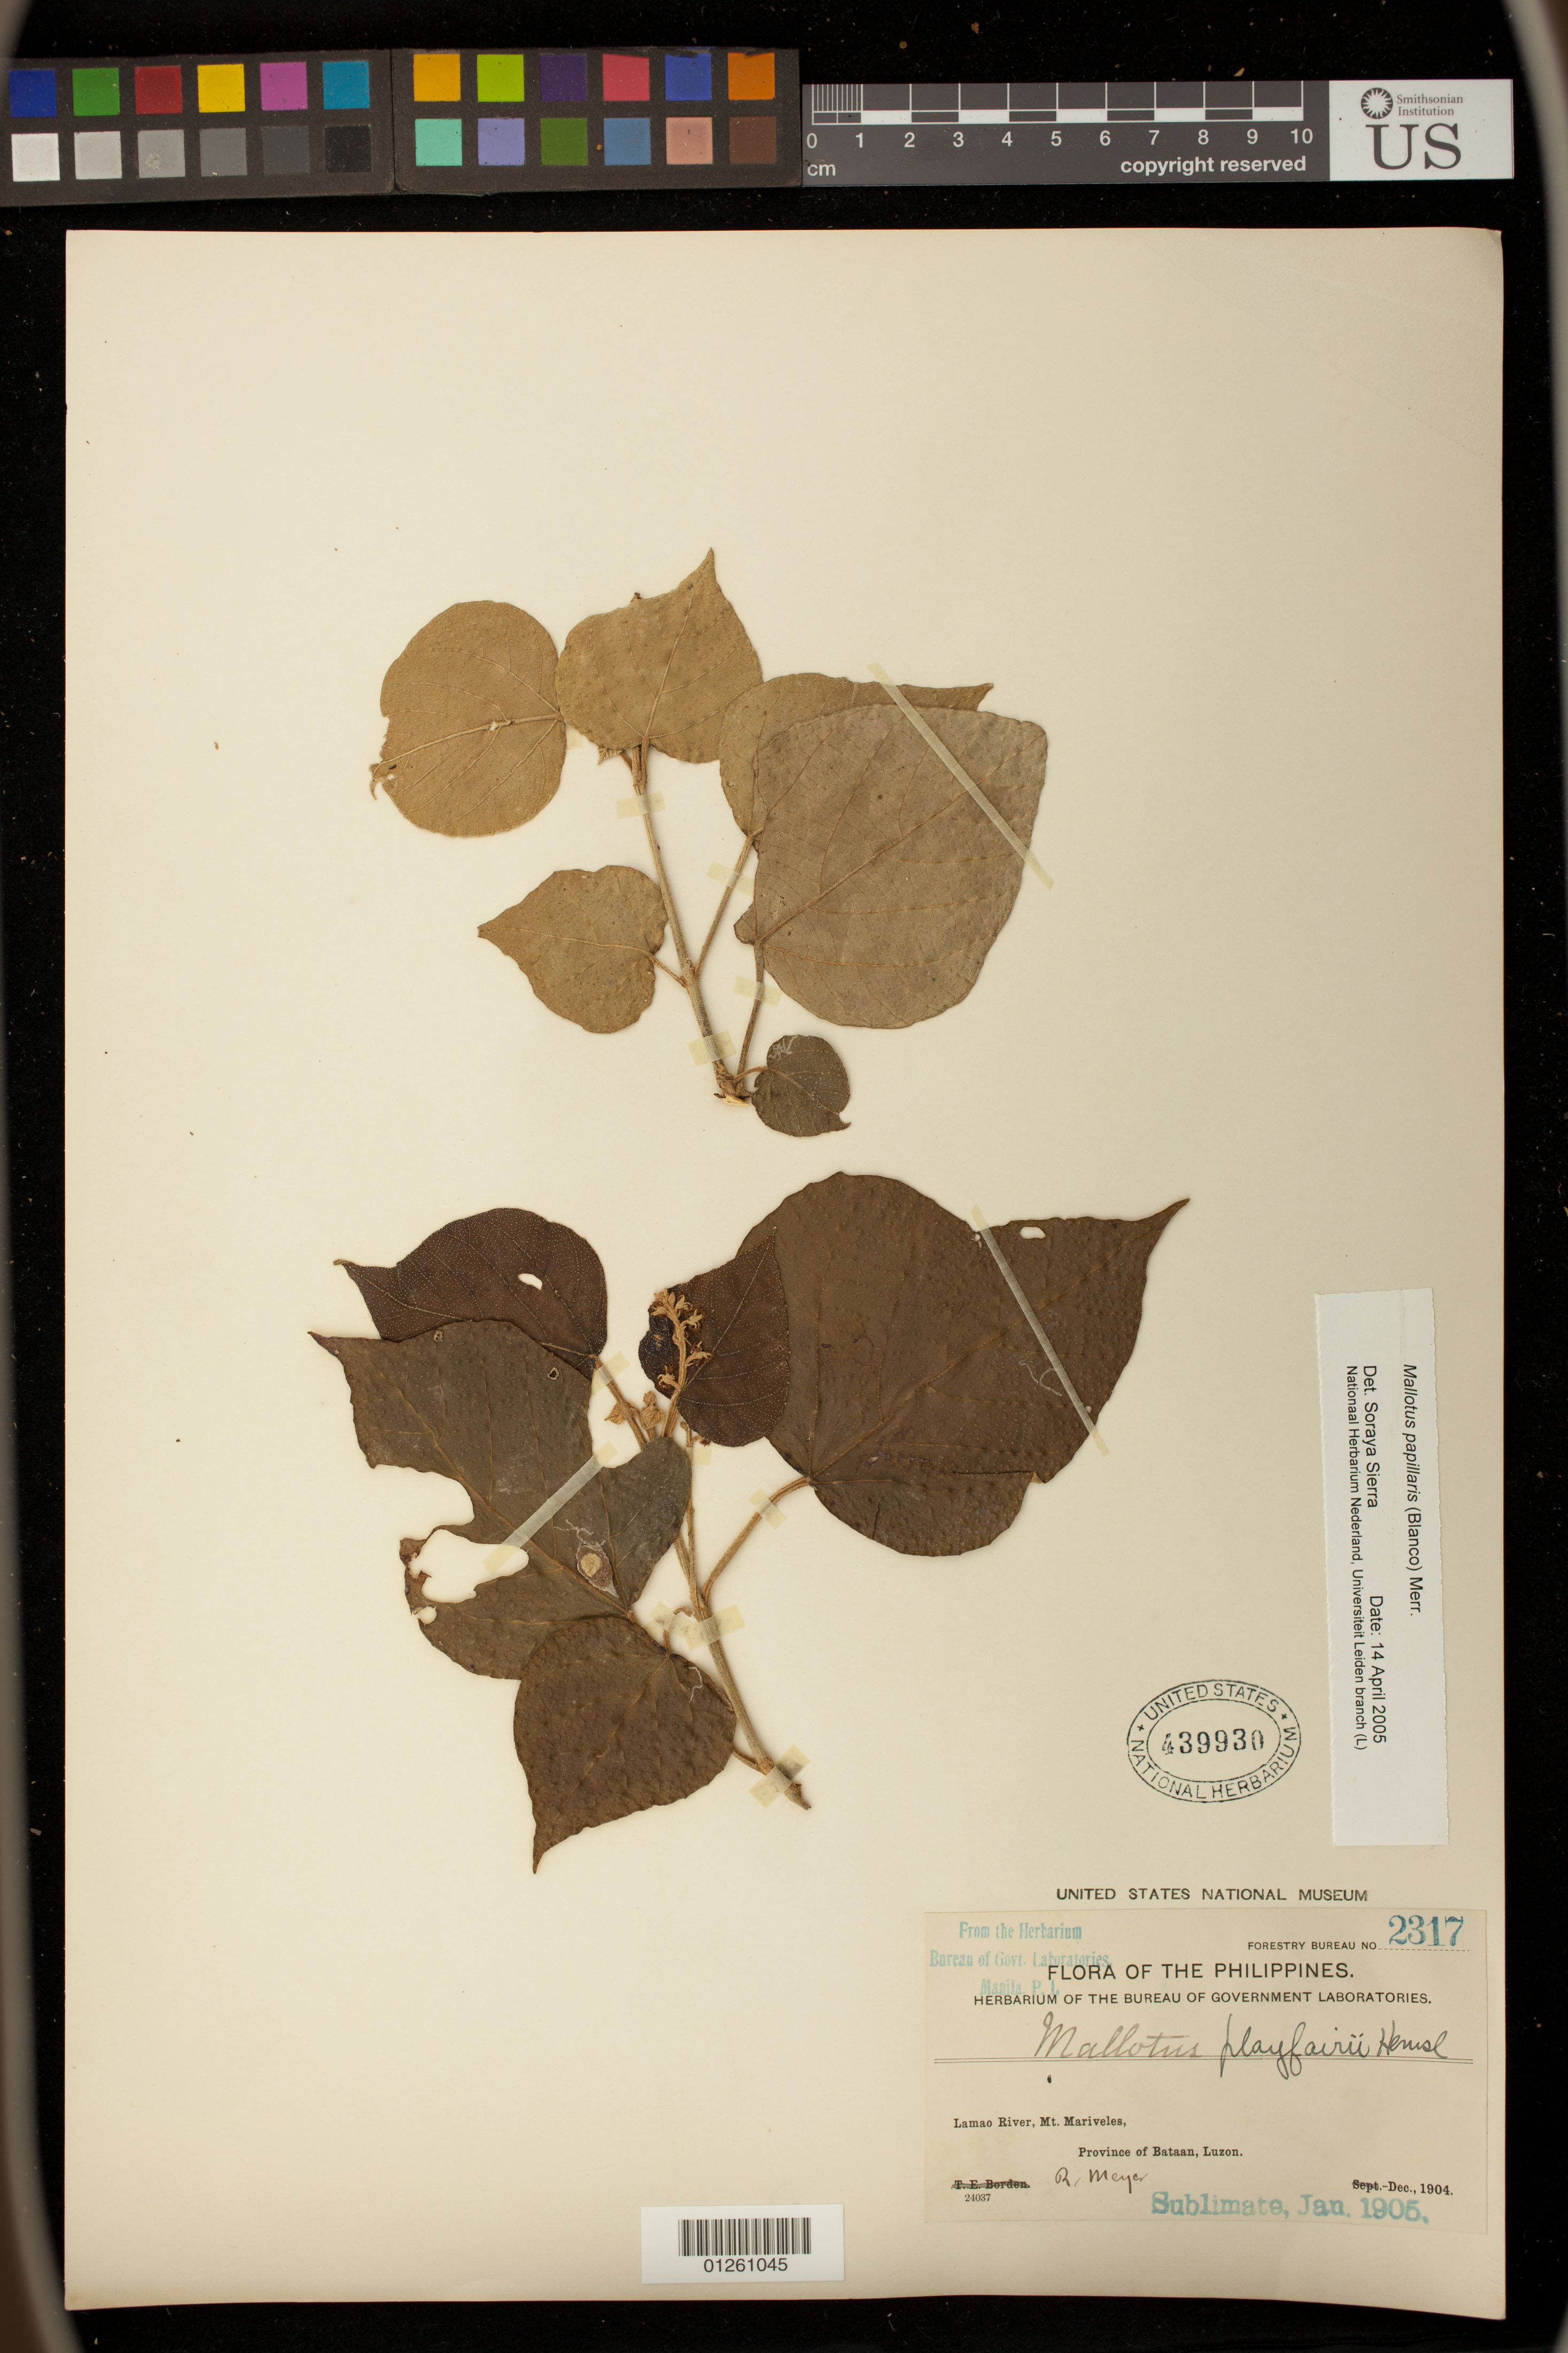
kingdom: Plantae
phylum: Tracheophyta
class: Magnoliopsida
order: Malpighiales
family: Euphorbiaceae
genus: Mallotus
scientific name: Mallotus papillaris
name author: (Blanco) Merr.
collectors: R. Meyer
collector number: For. Bur. 2317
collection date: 1904-12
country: Philippines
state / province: Central Luzon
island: Luzon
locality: Lamao River, Mt. Mariveles, Province of Bataan, Luzon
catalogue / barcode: US 439930